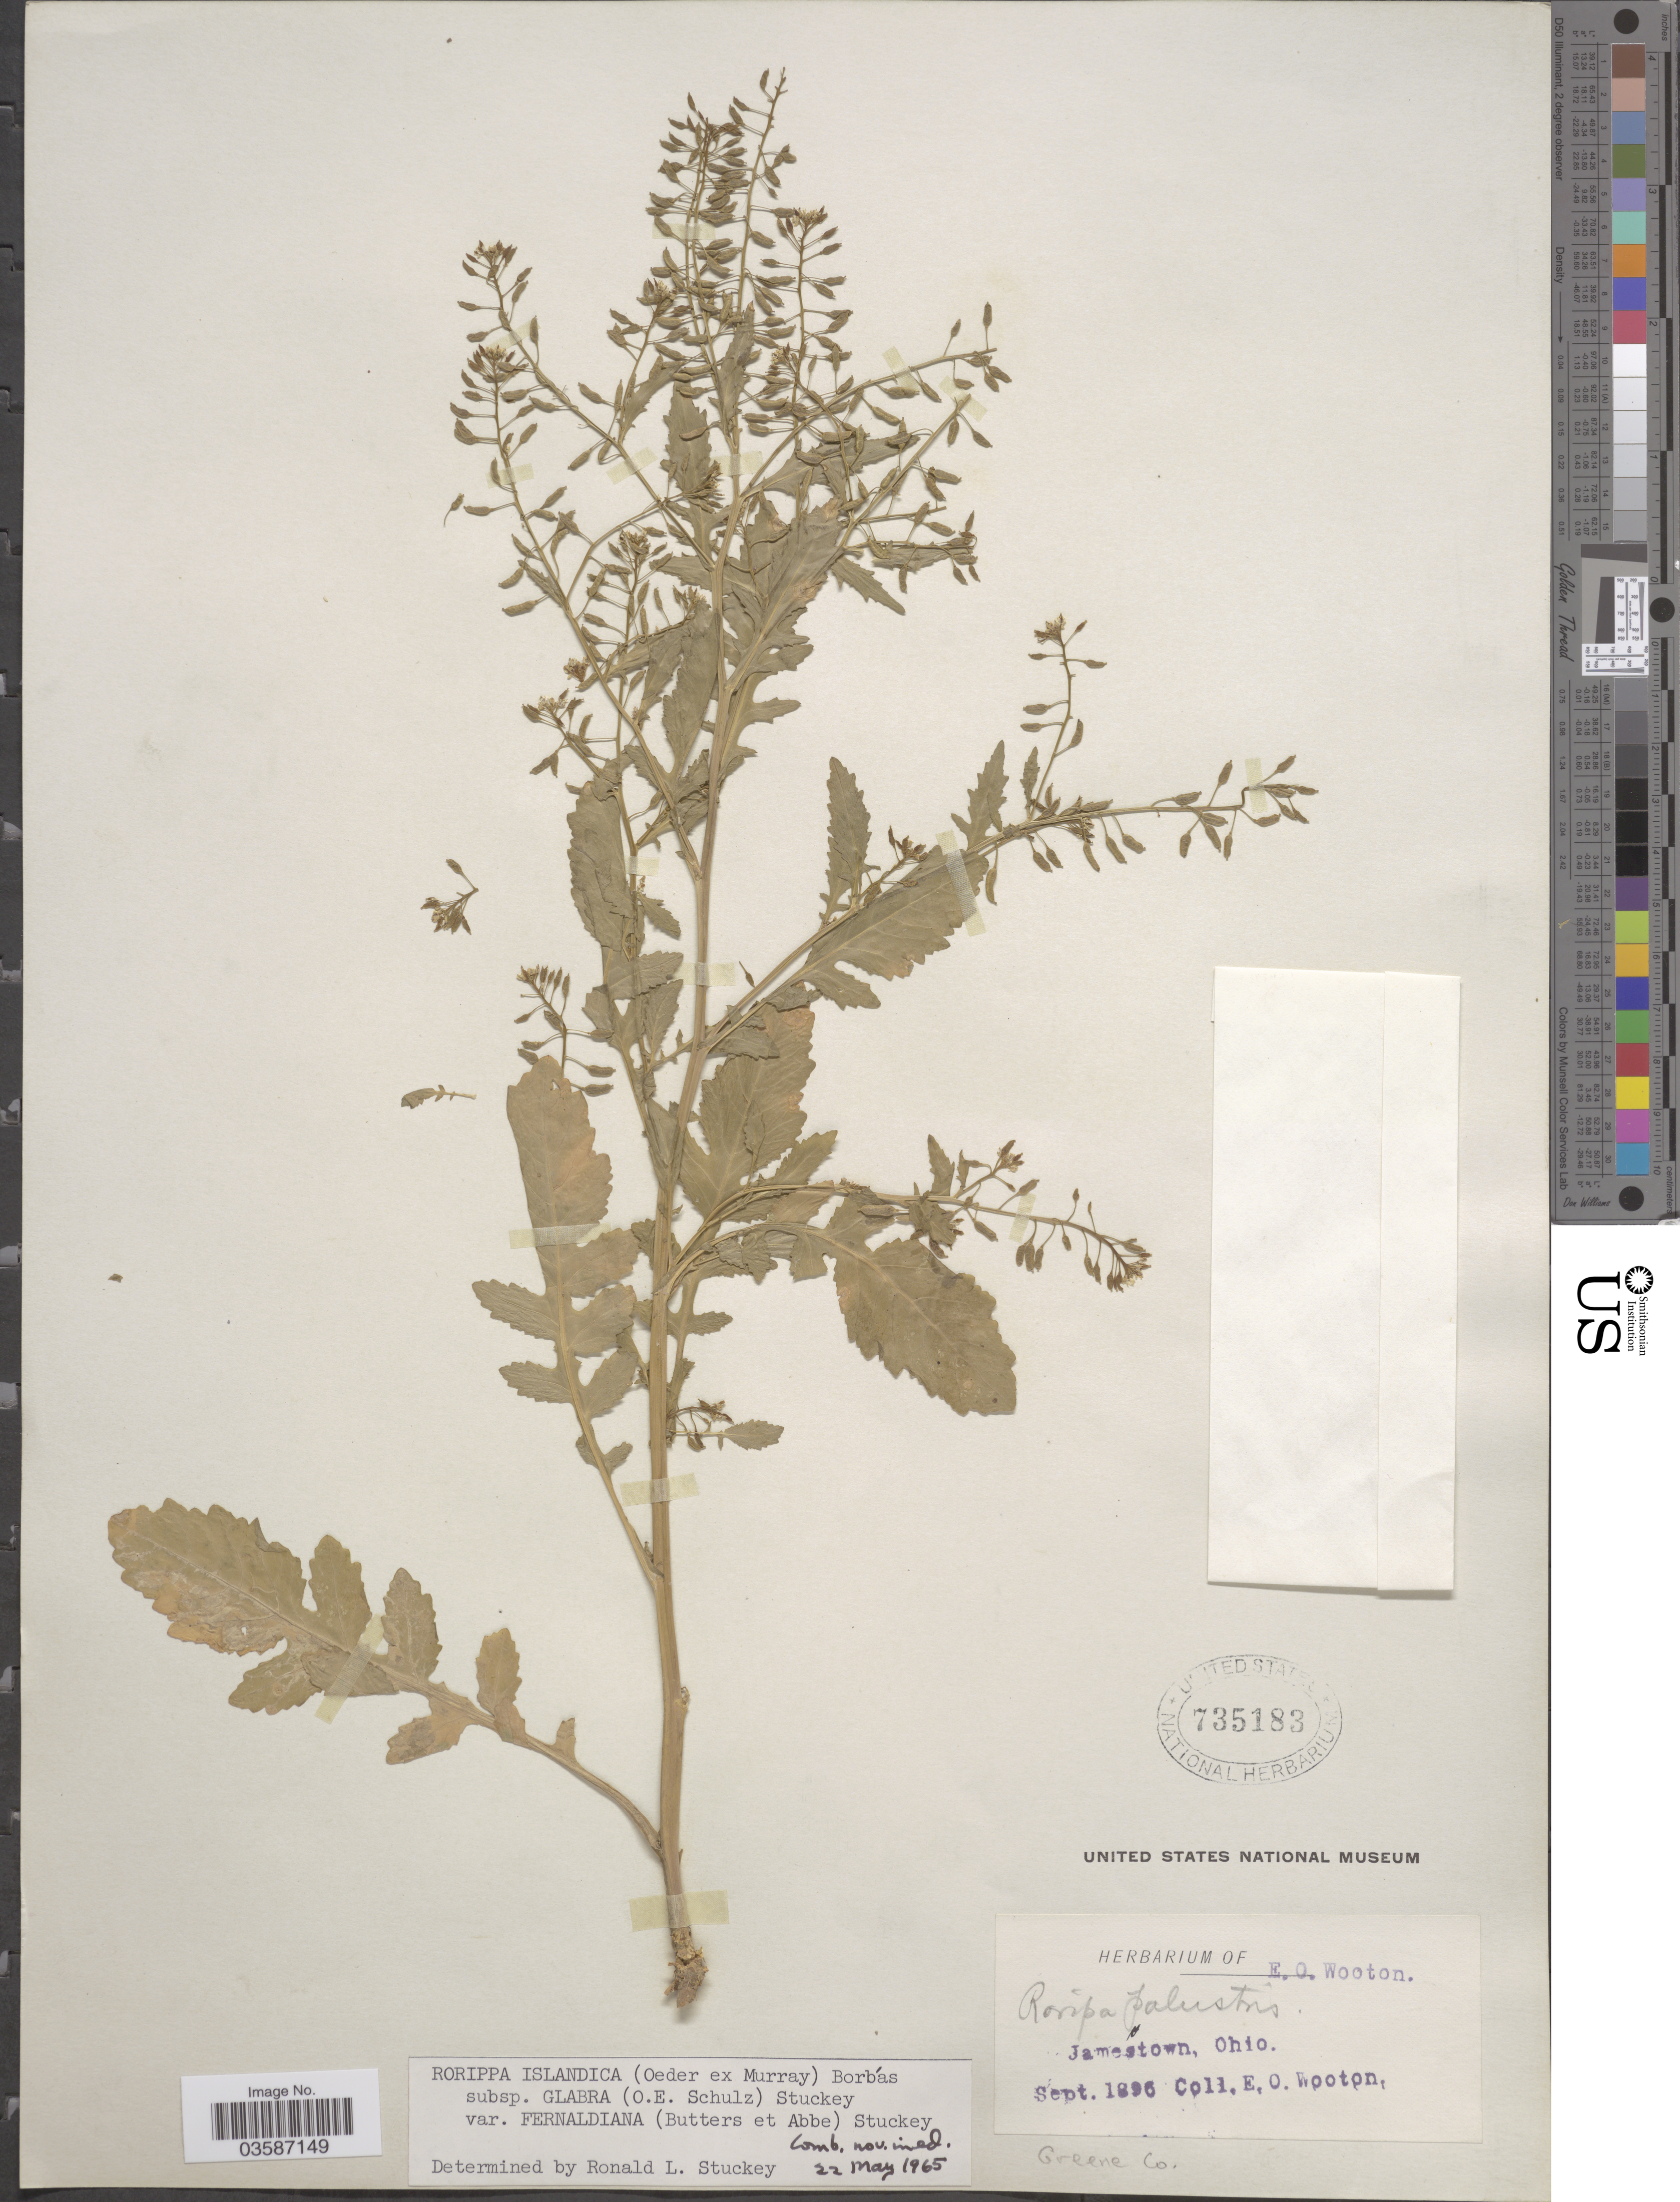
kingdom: Plantae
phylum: Tracheophyta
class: Magnoliopsida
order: Brassicales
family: Brassicaceae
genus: Rorippa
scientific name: Rorippa islandica var. fernaldiana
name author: Butters & Abbe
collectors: E. O. Wooton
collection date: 1896-09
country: United States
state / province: Ohio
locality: Jamestown. Greene Co.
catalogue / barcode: US 735183